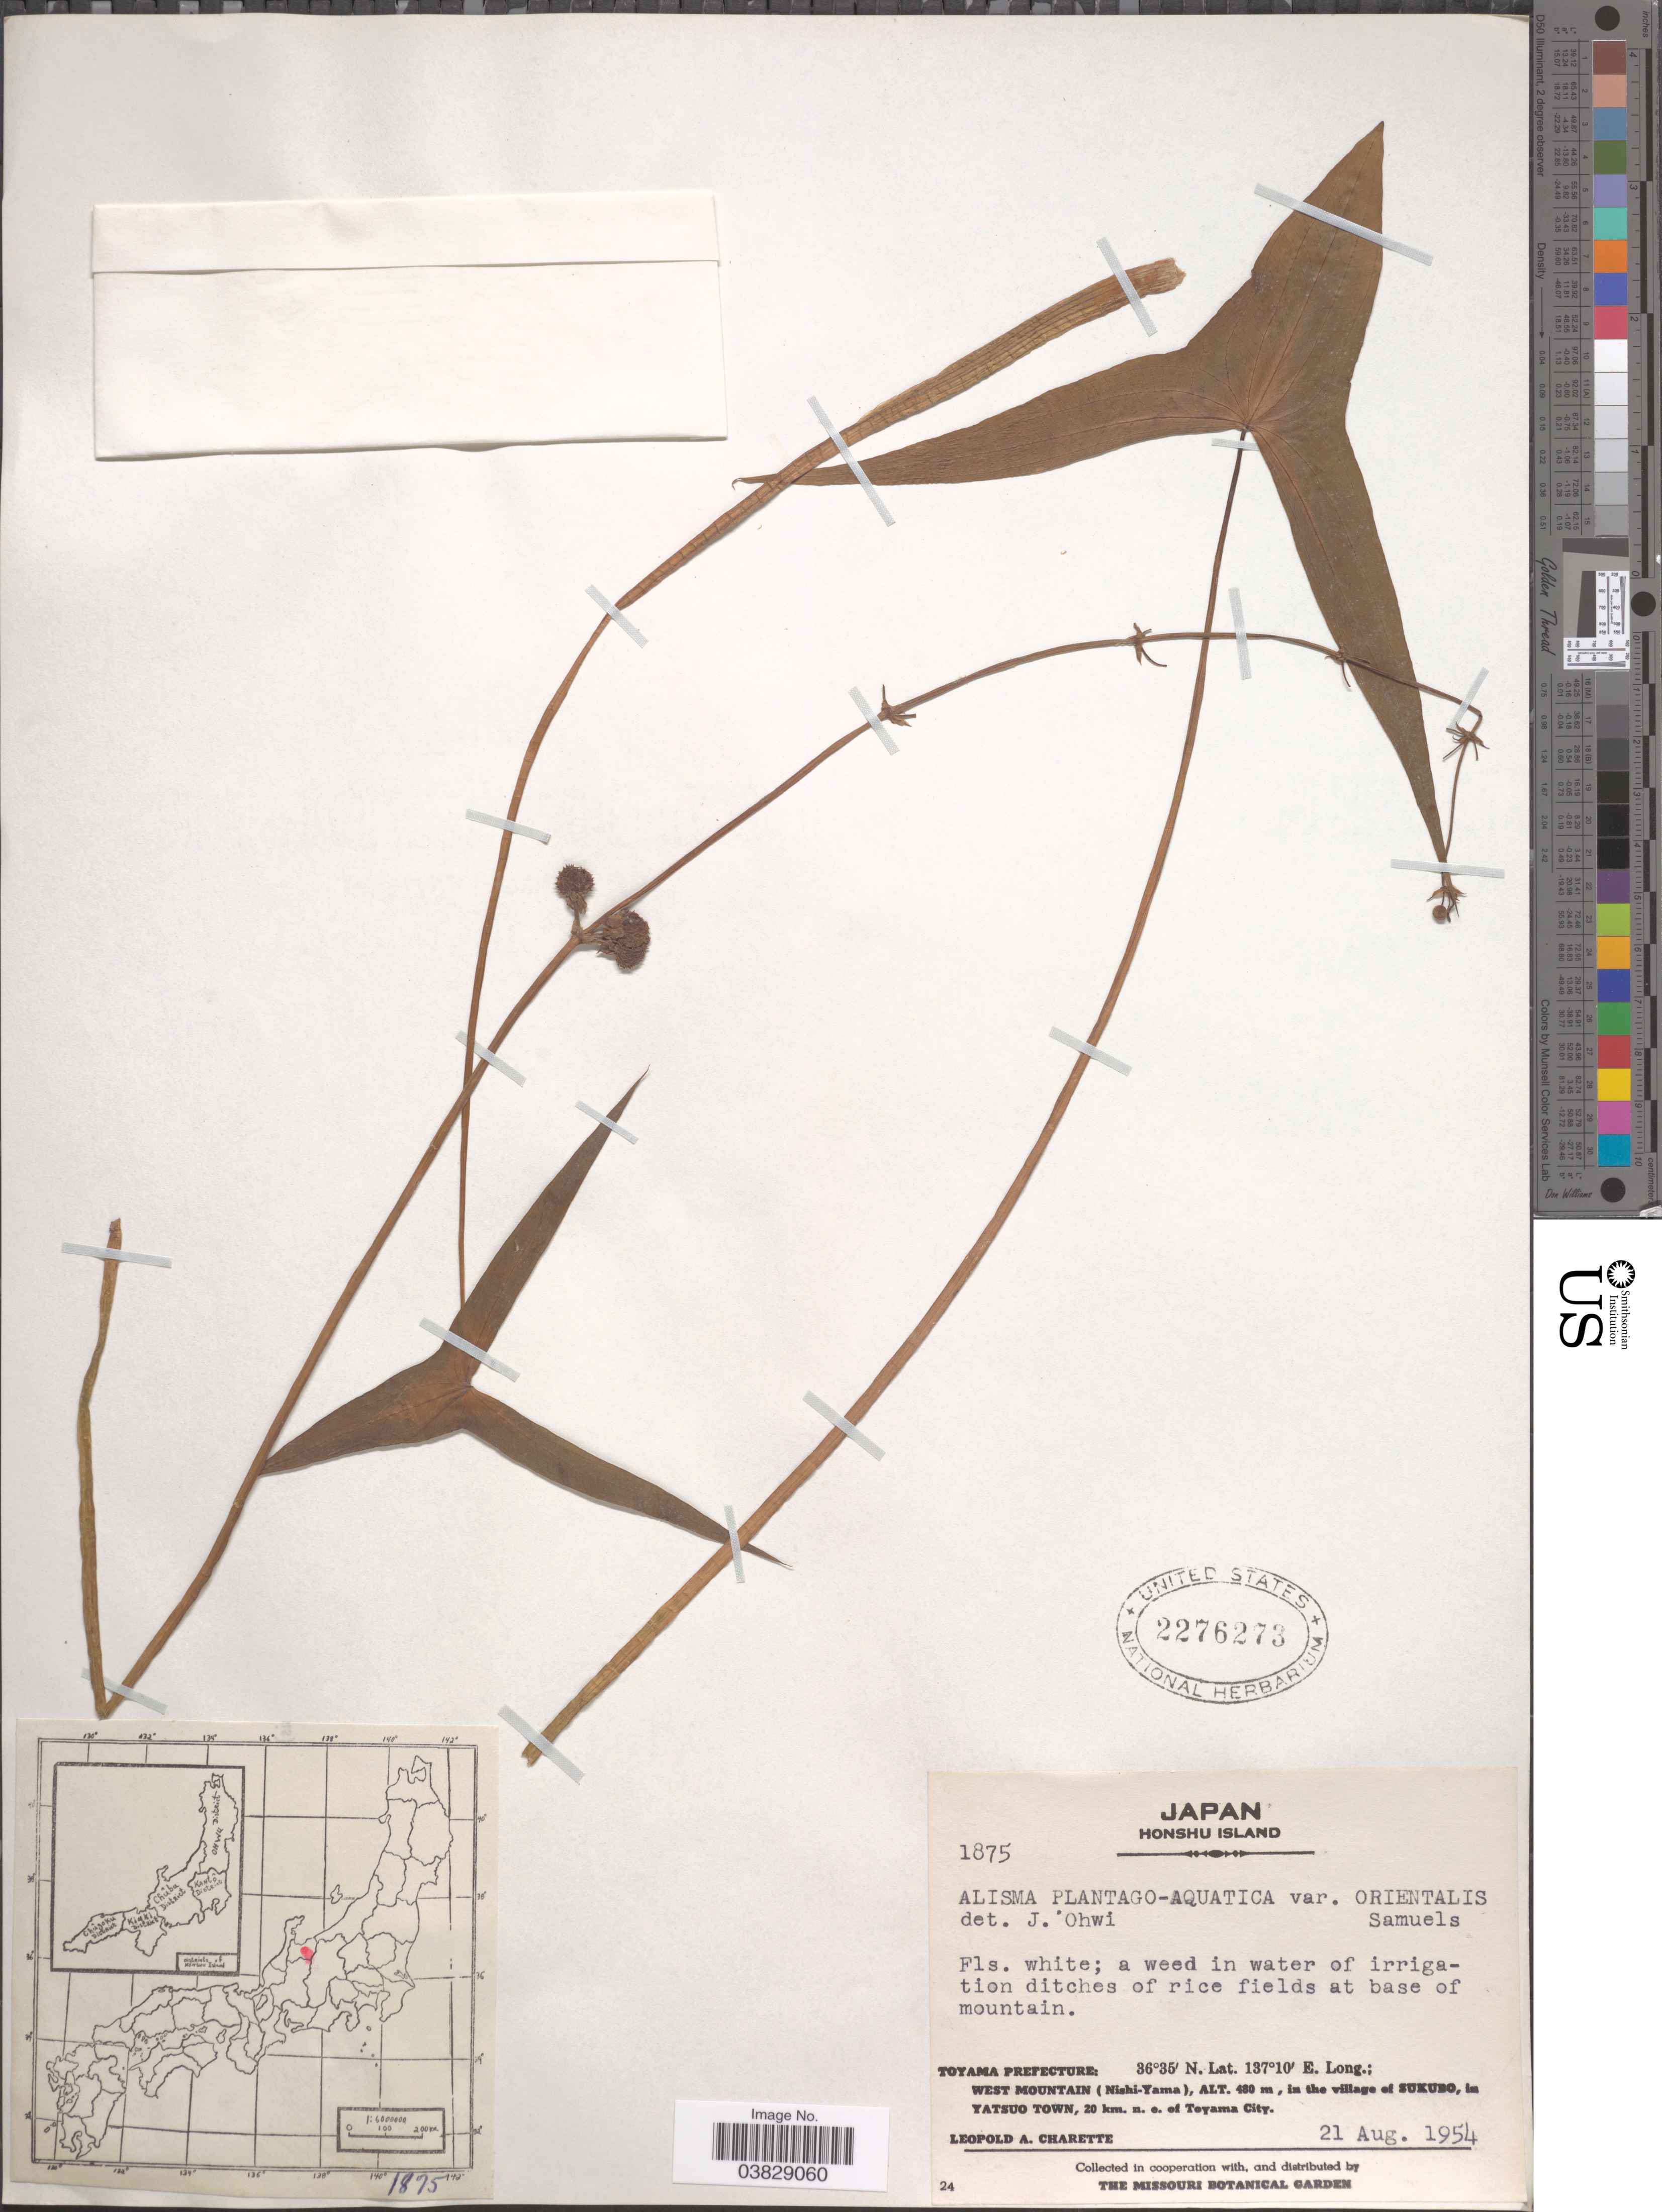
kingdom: Plantae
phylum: Tracheophyta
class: Liliopsida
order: Alismatales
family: Alismataceae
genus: Alisma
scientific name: Alisma plantago-aquatica var. americanum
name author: L.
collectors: L. A. Charette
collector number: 1875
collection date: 1954-08-21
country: Japan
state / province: Toyama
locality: Honshu Island. In water of irrigation ditches of rice fields at base of mountain. Toyama Prefecture. West Mountain (Nishi-Yama), in the village of Sukubo, in Yatsuo Town, 20 km. n. e. of Toyama City.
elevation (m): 480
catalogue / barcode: US 2276273